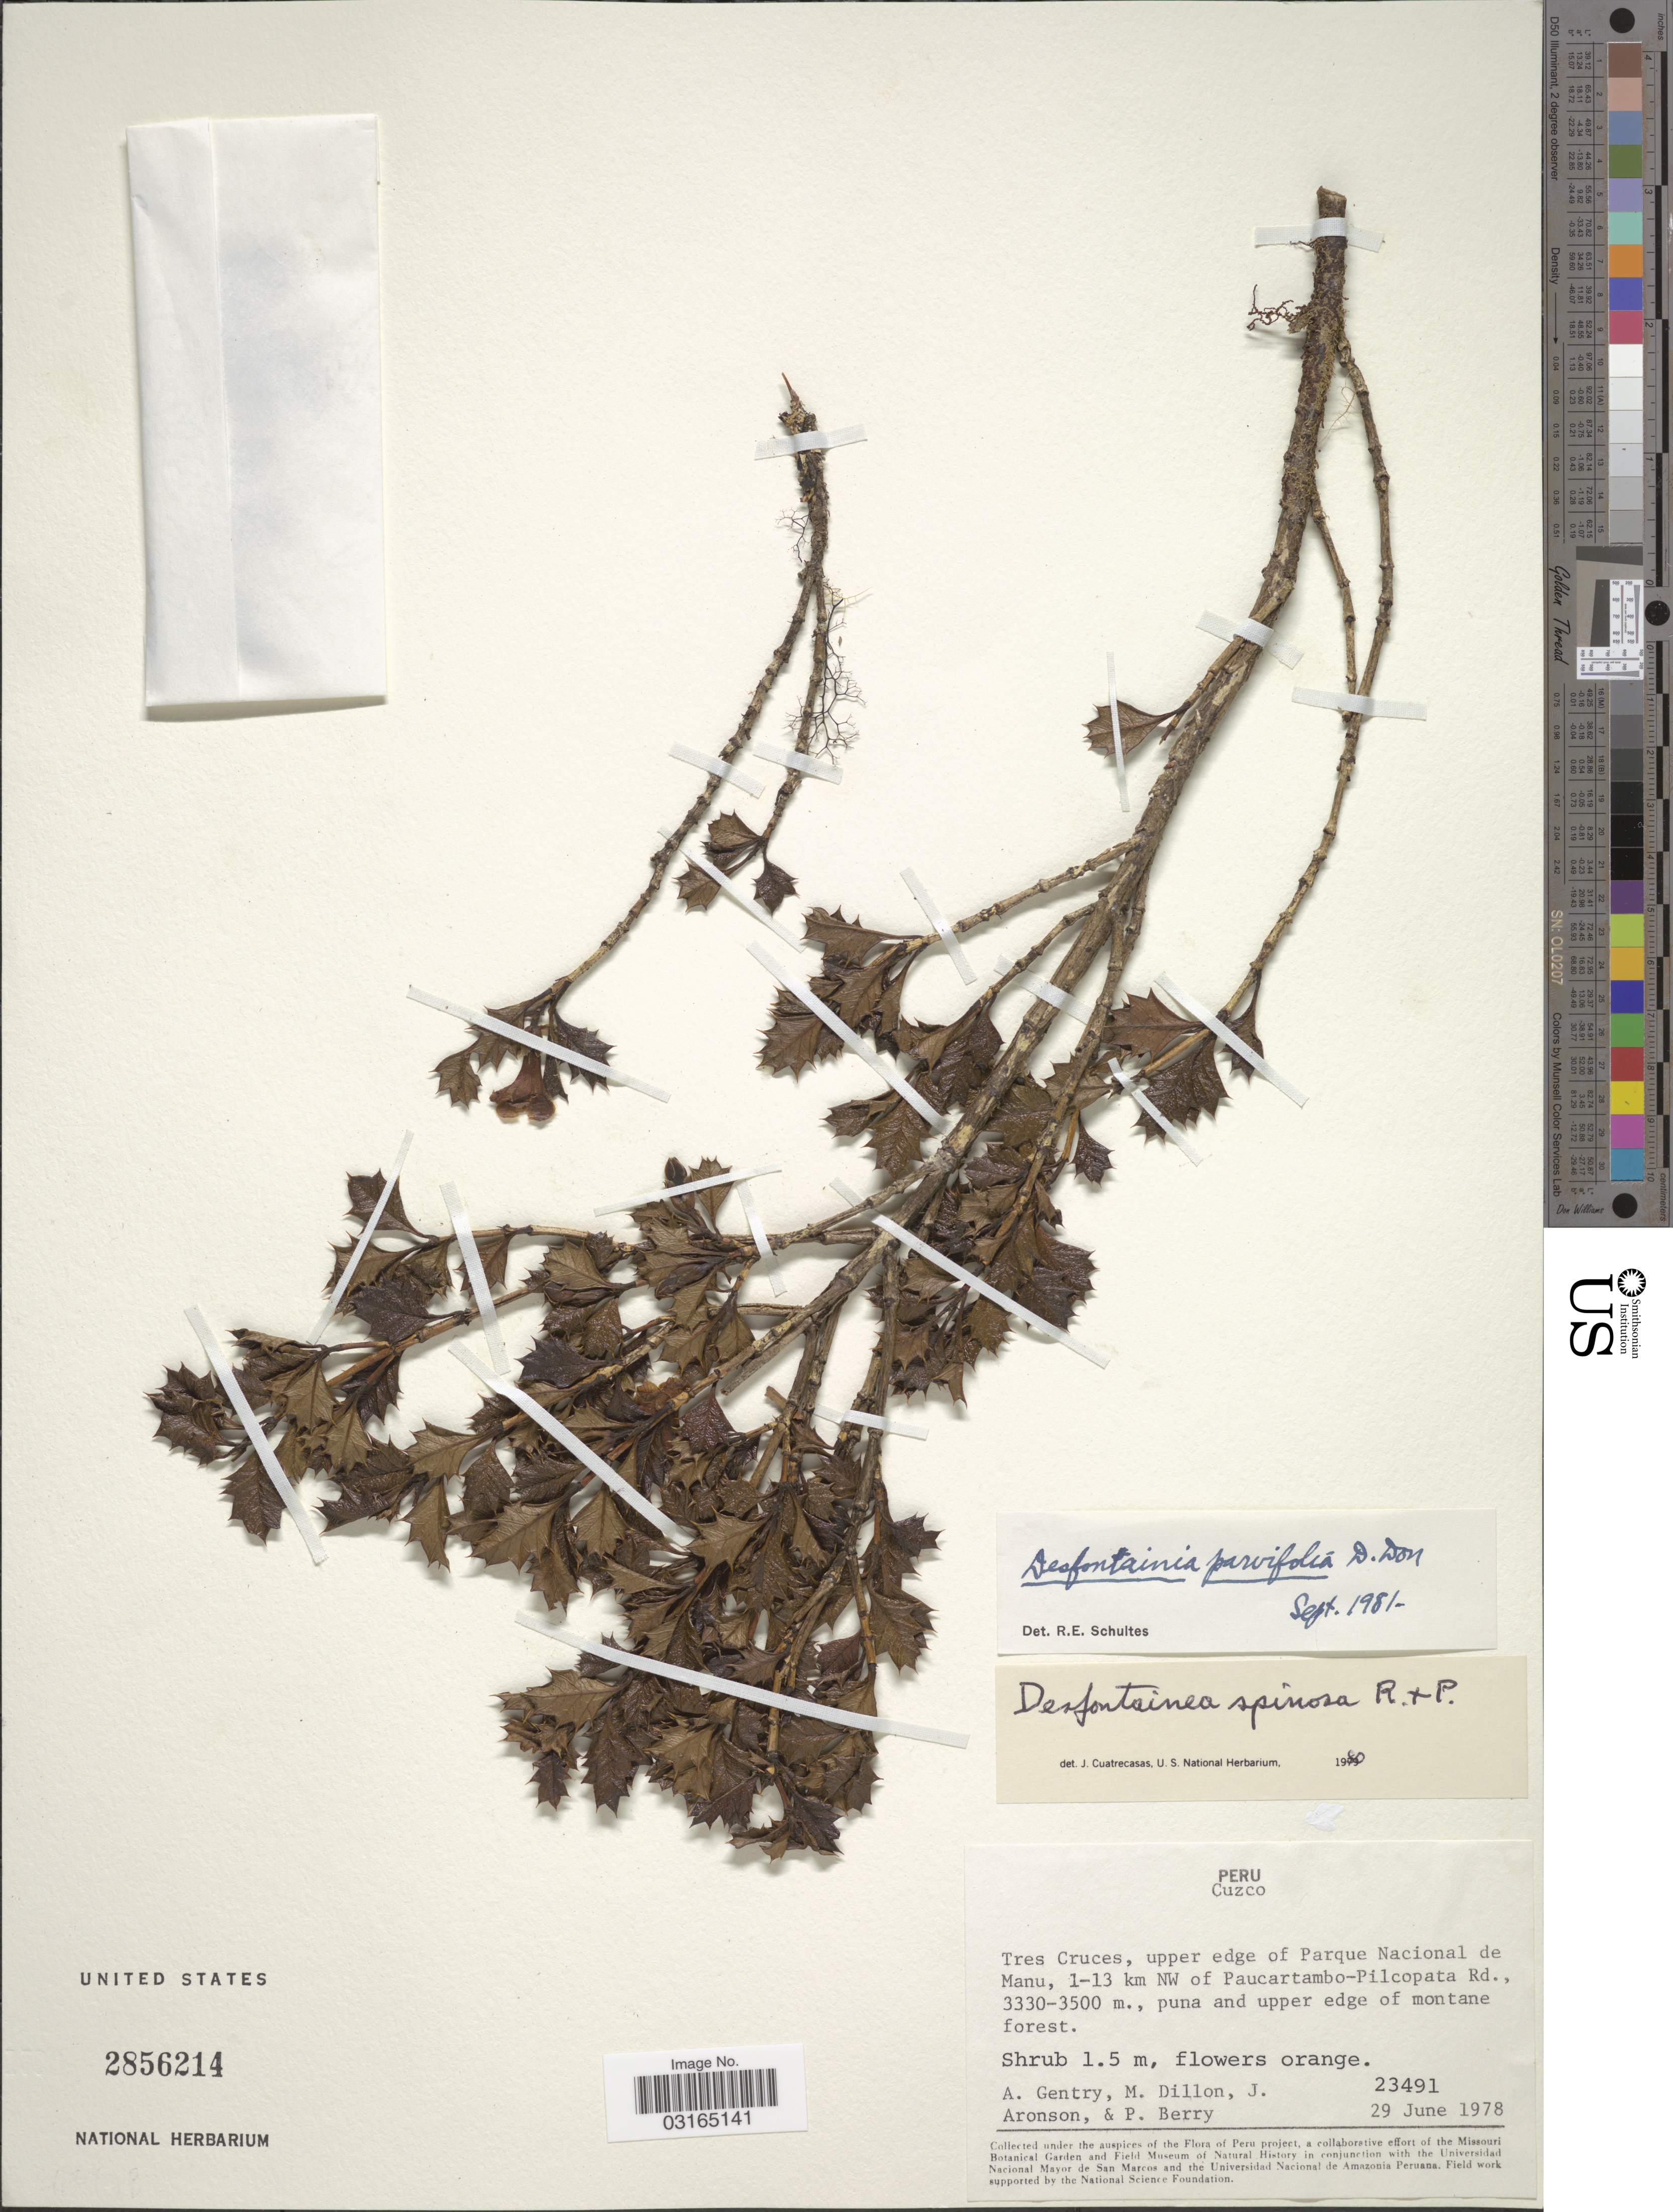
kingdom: Plantae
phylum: Tracheophyta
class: Magnoliopsida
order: Bruniales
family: Columelliaceae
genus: Desfontainia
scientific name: Desfontainia sp.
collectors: A. H. Gentry, M. O. Dillon, J. Aronson & P. Berry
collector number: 23491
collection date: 1978-06-29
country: Peru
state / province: Cusco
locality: Cuzco. Tres Cruces, upper edge of Parque Nacional de Manu, 1-13 km NW of Paucartambo-Pilcopata Rd.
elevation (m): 3330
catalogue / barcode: US 2856214